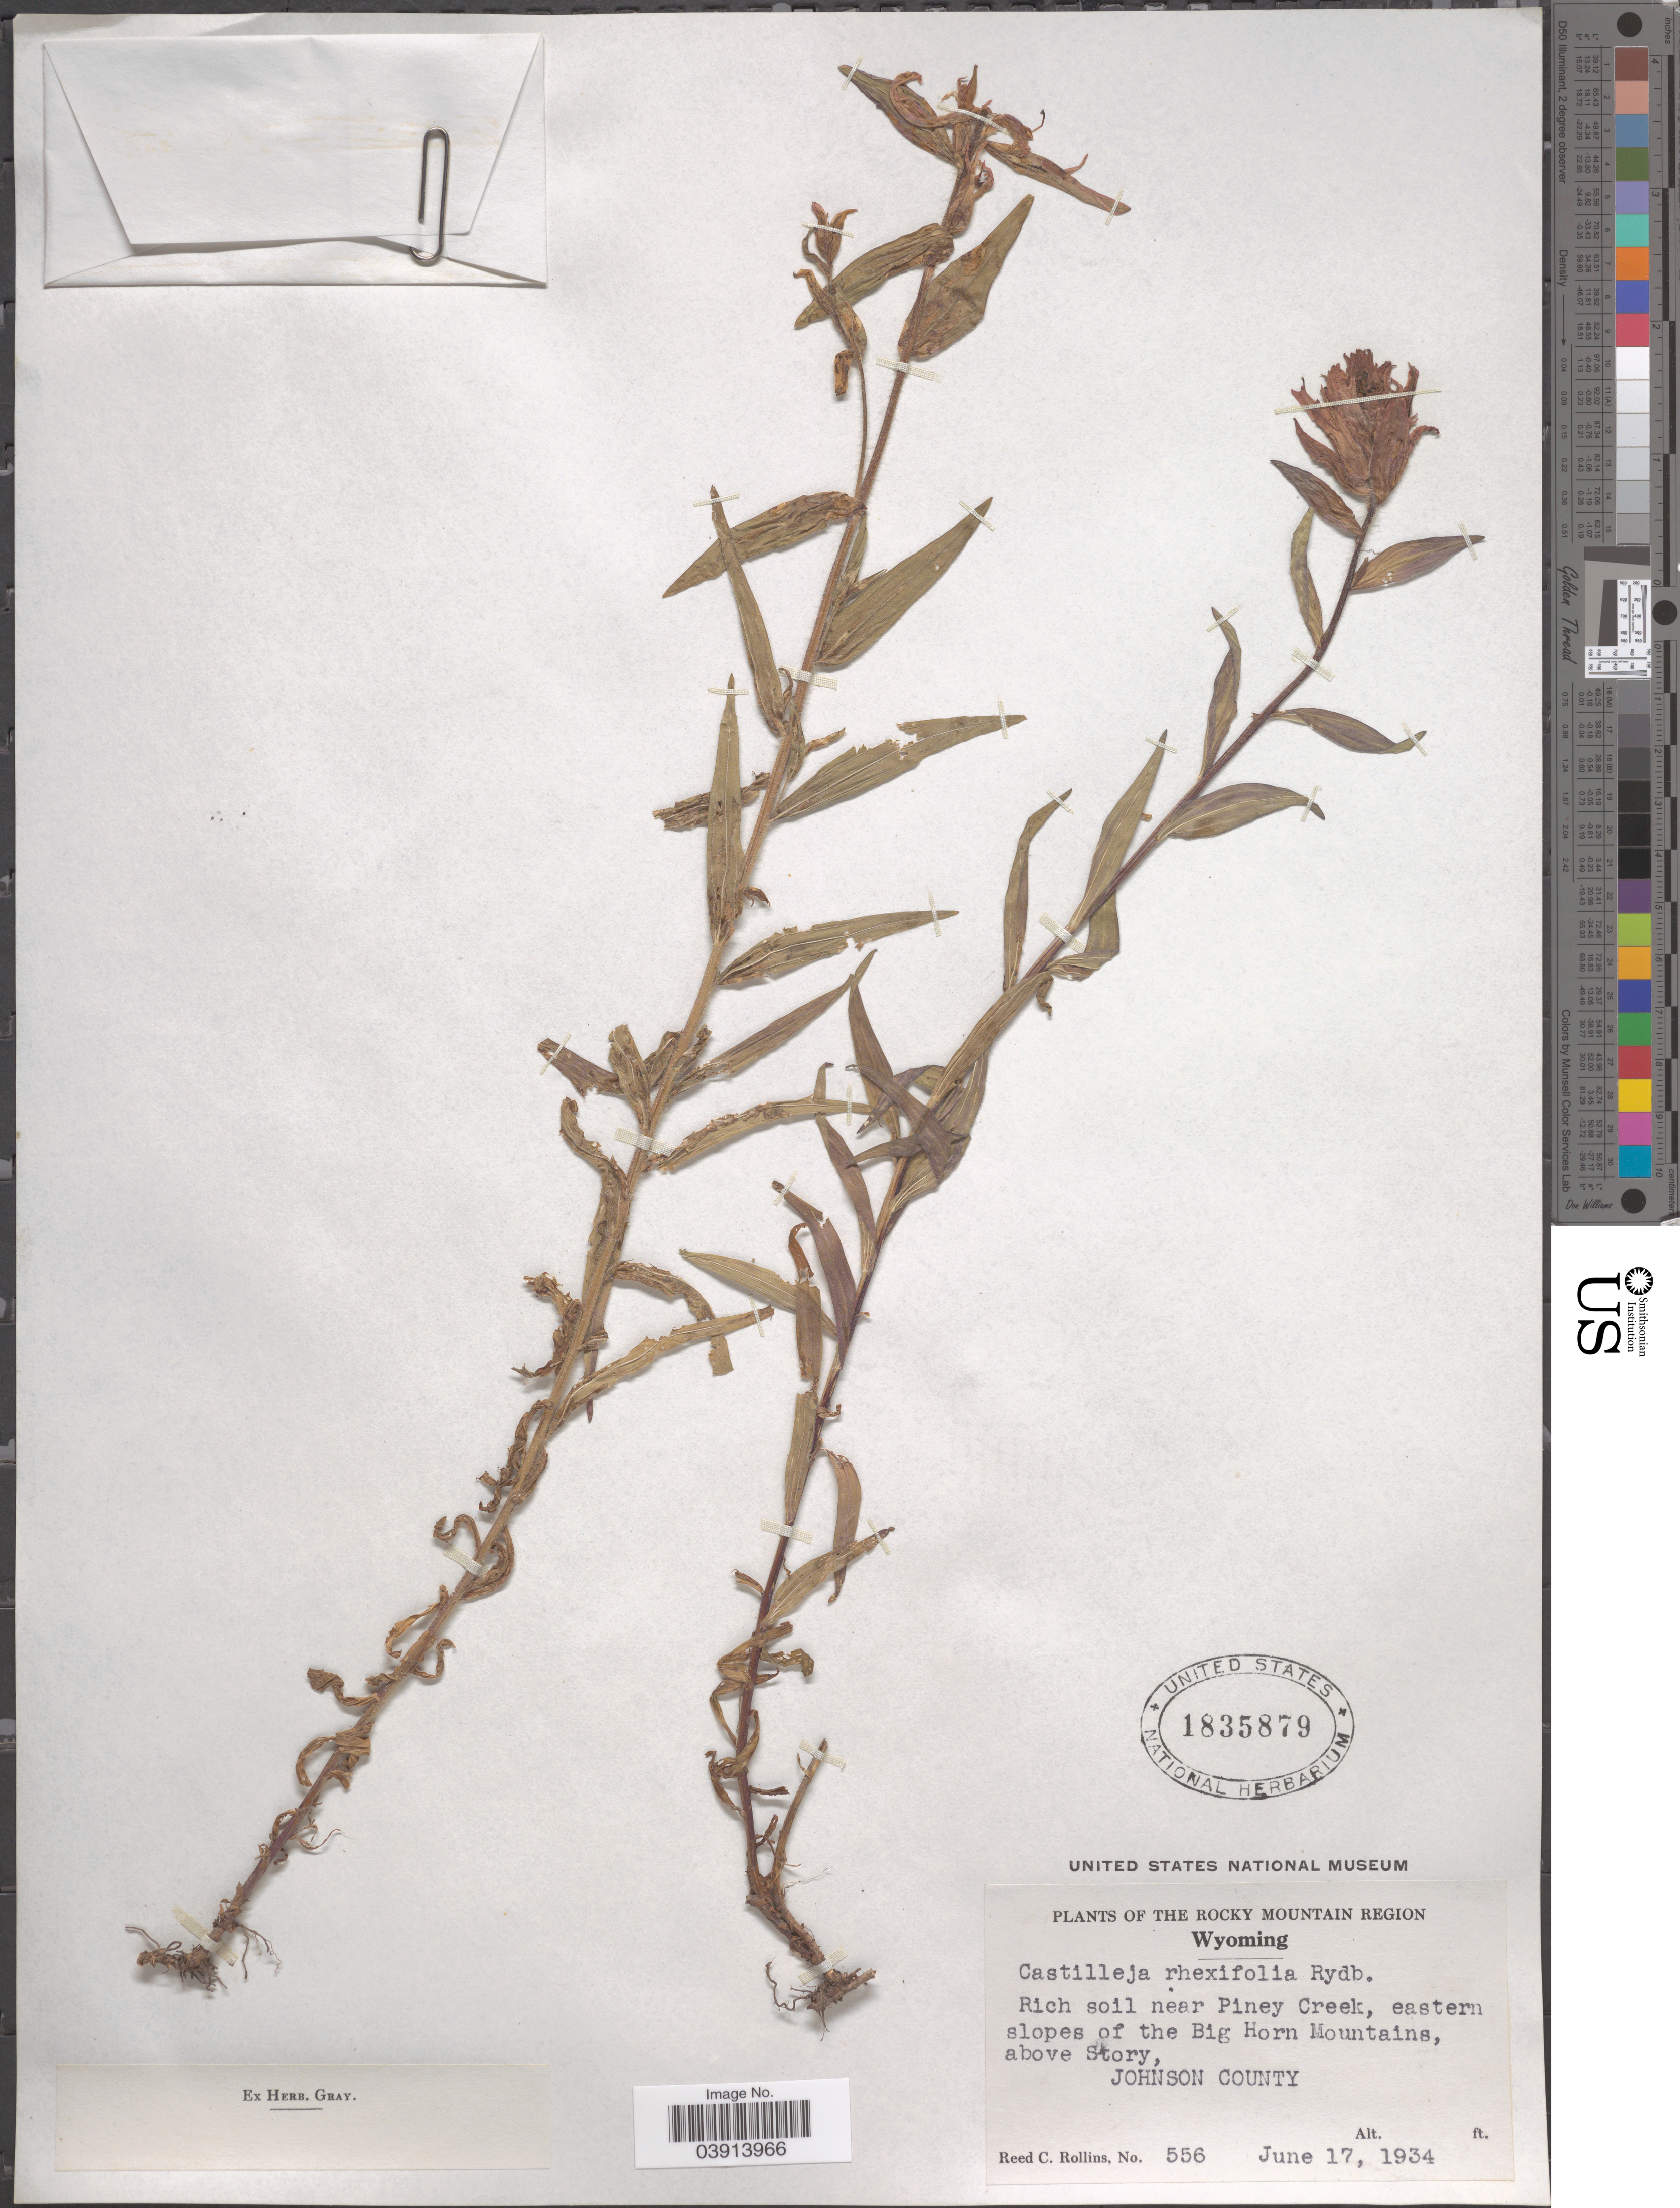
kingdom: Plantae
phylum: Tracheophyta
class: Magnoliopsida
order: Lamiales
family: Orobanchaceae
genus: Castilleja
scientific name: Castilleja rhexiifolia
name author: Rydb.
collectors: R. C. Rollins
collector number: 556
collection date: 1934-06-17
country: United States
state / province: Wyoming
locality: The Rocky Mountain Region. Near Piney Creek, eastern slopes of the Big Horn Mountains, above Story, Johnson County.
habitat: rich soil near creek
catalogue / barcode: US 1835879